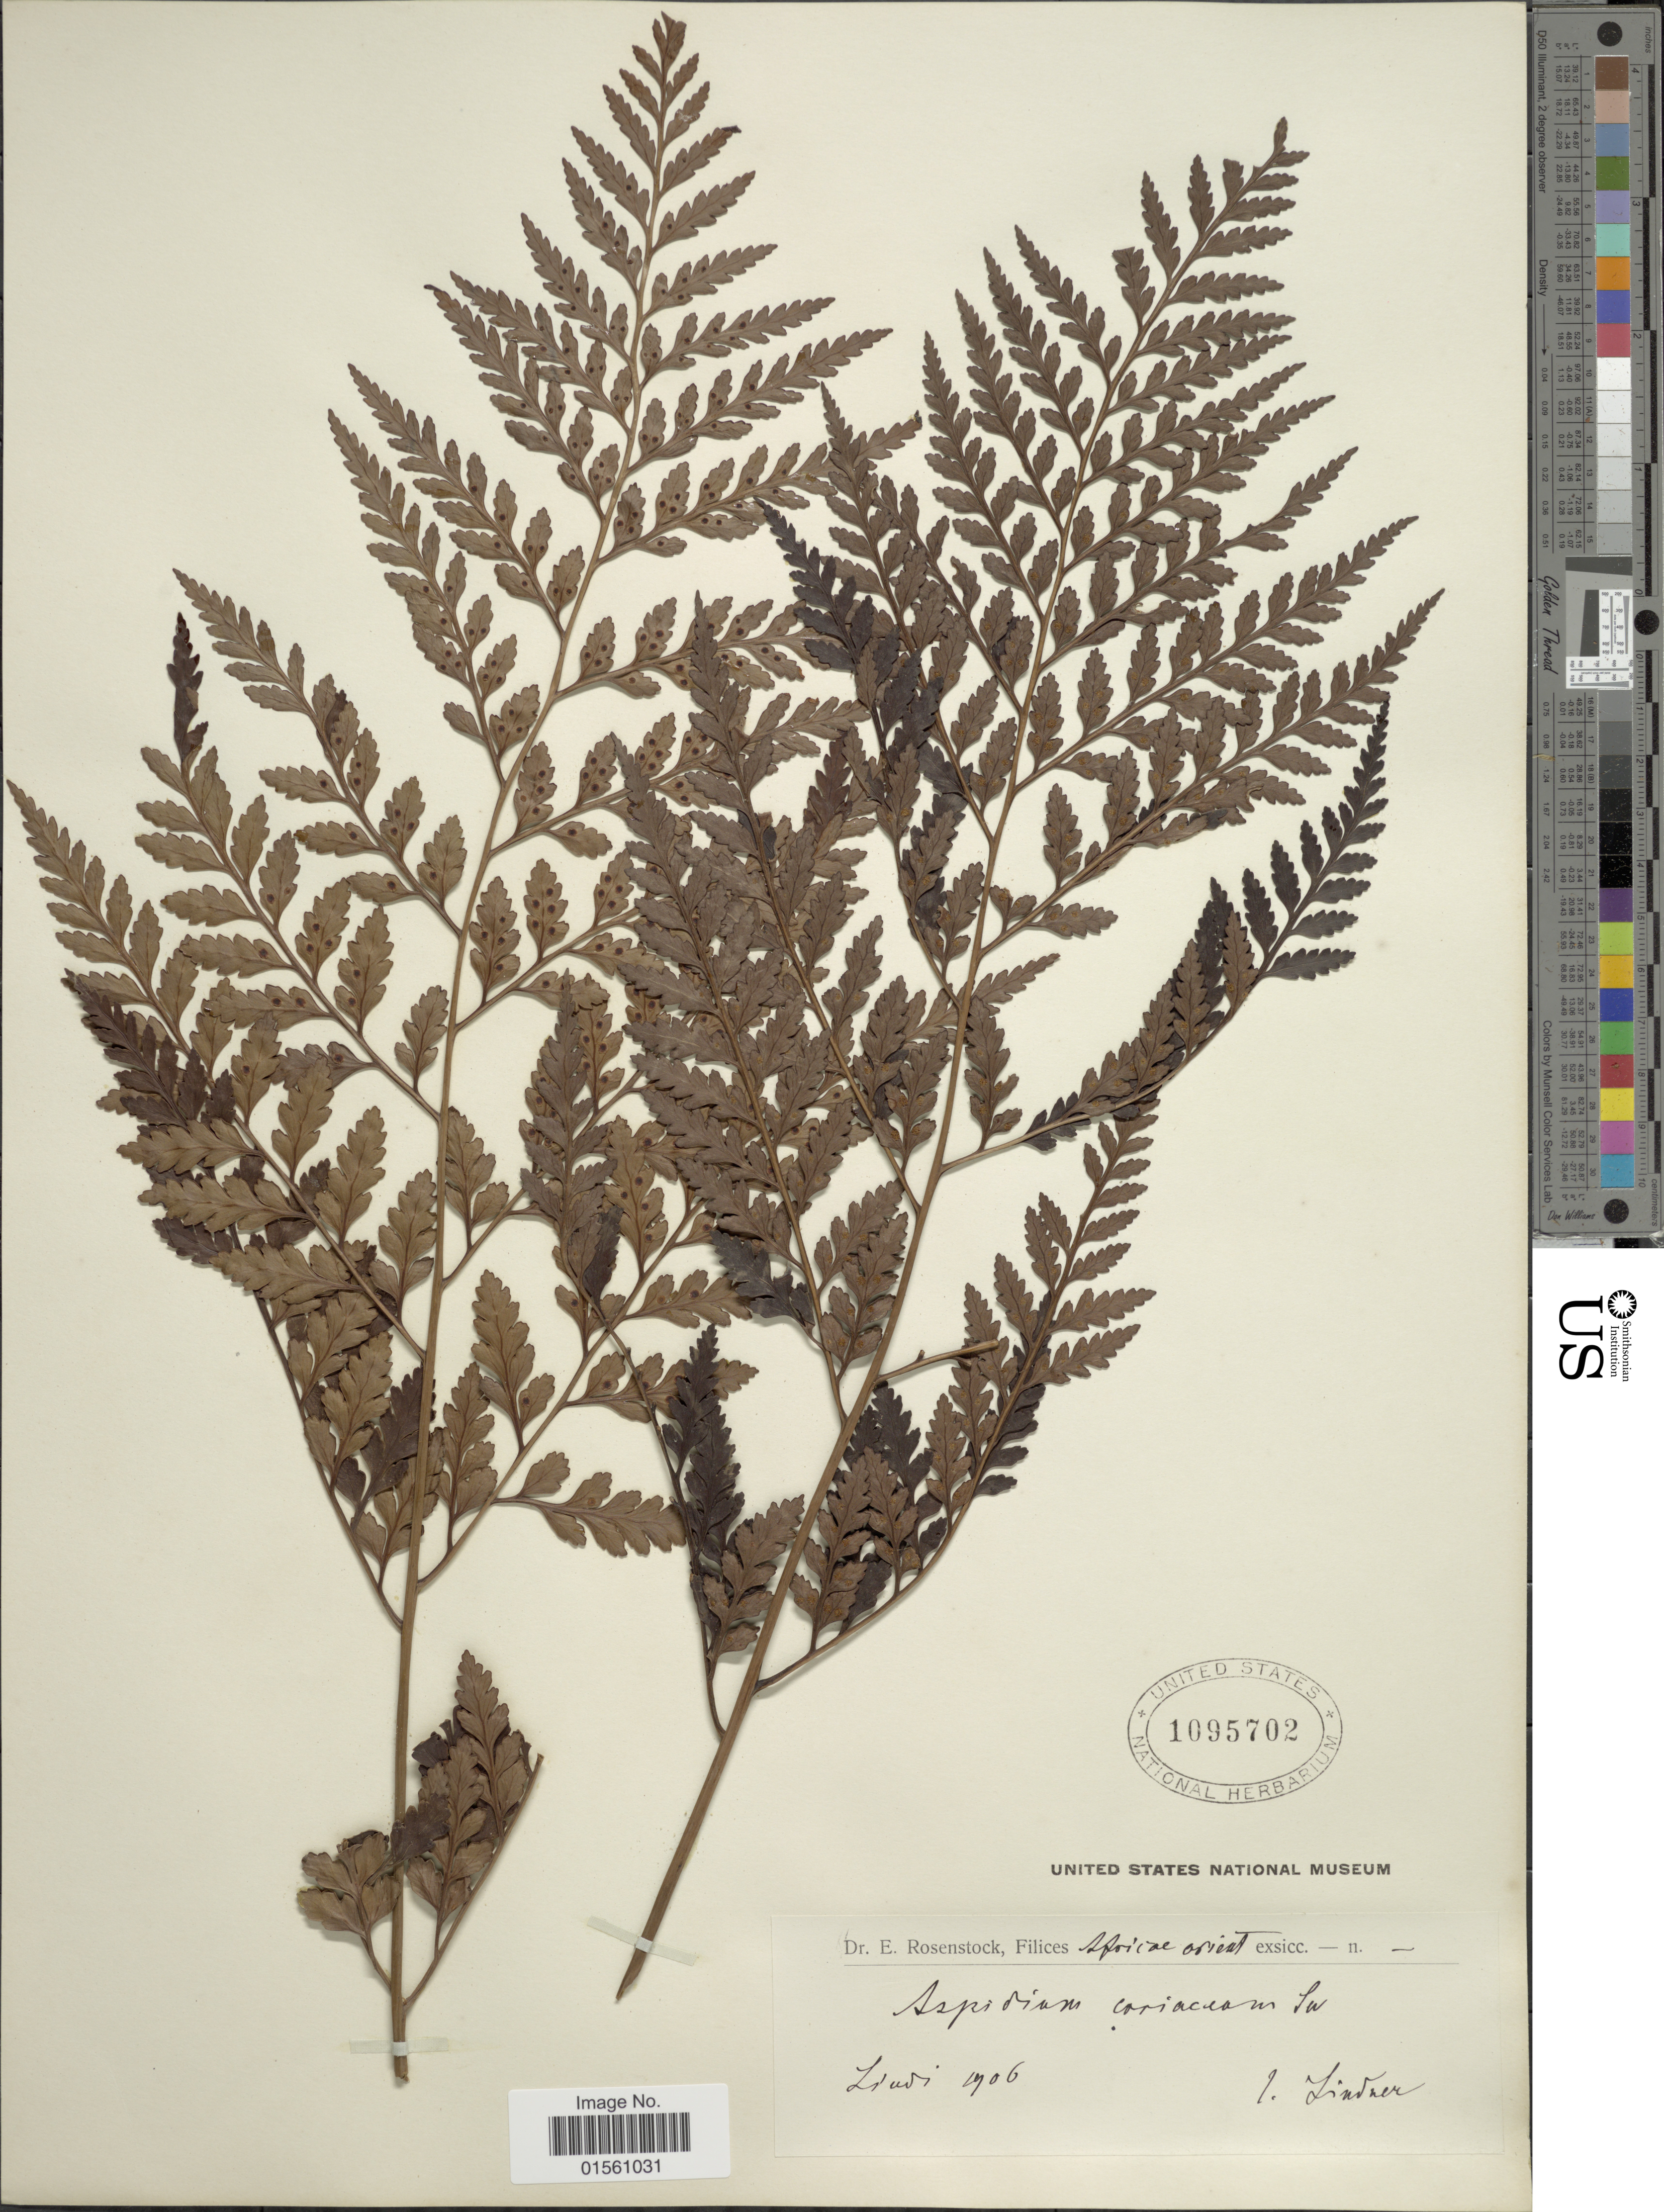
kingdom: Plantae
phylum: Tracheophyta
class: Polypodiopsida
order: Polypodiales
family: Dryopteridaceae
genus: Rumohra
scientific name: Rumohra adiantiformis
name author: (G. Forst.) Ching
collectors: Lindner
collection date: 1906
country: China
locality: Africae Orient, Ziudi [interpreted]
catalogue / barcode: US 1095702